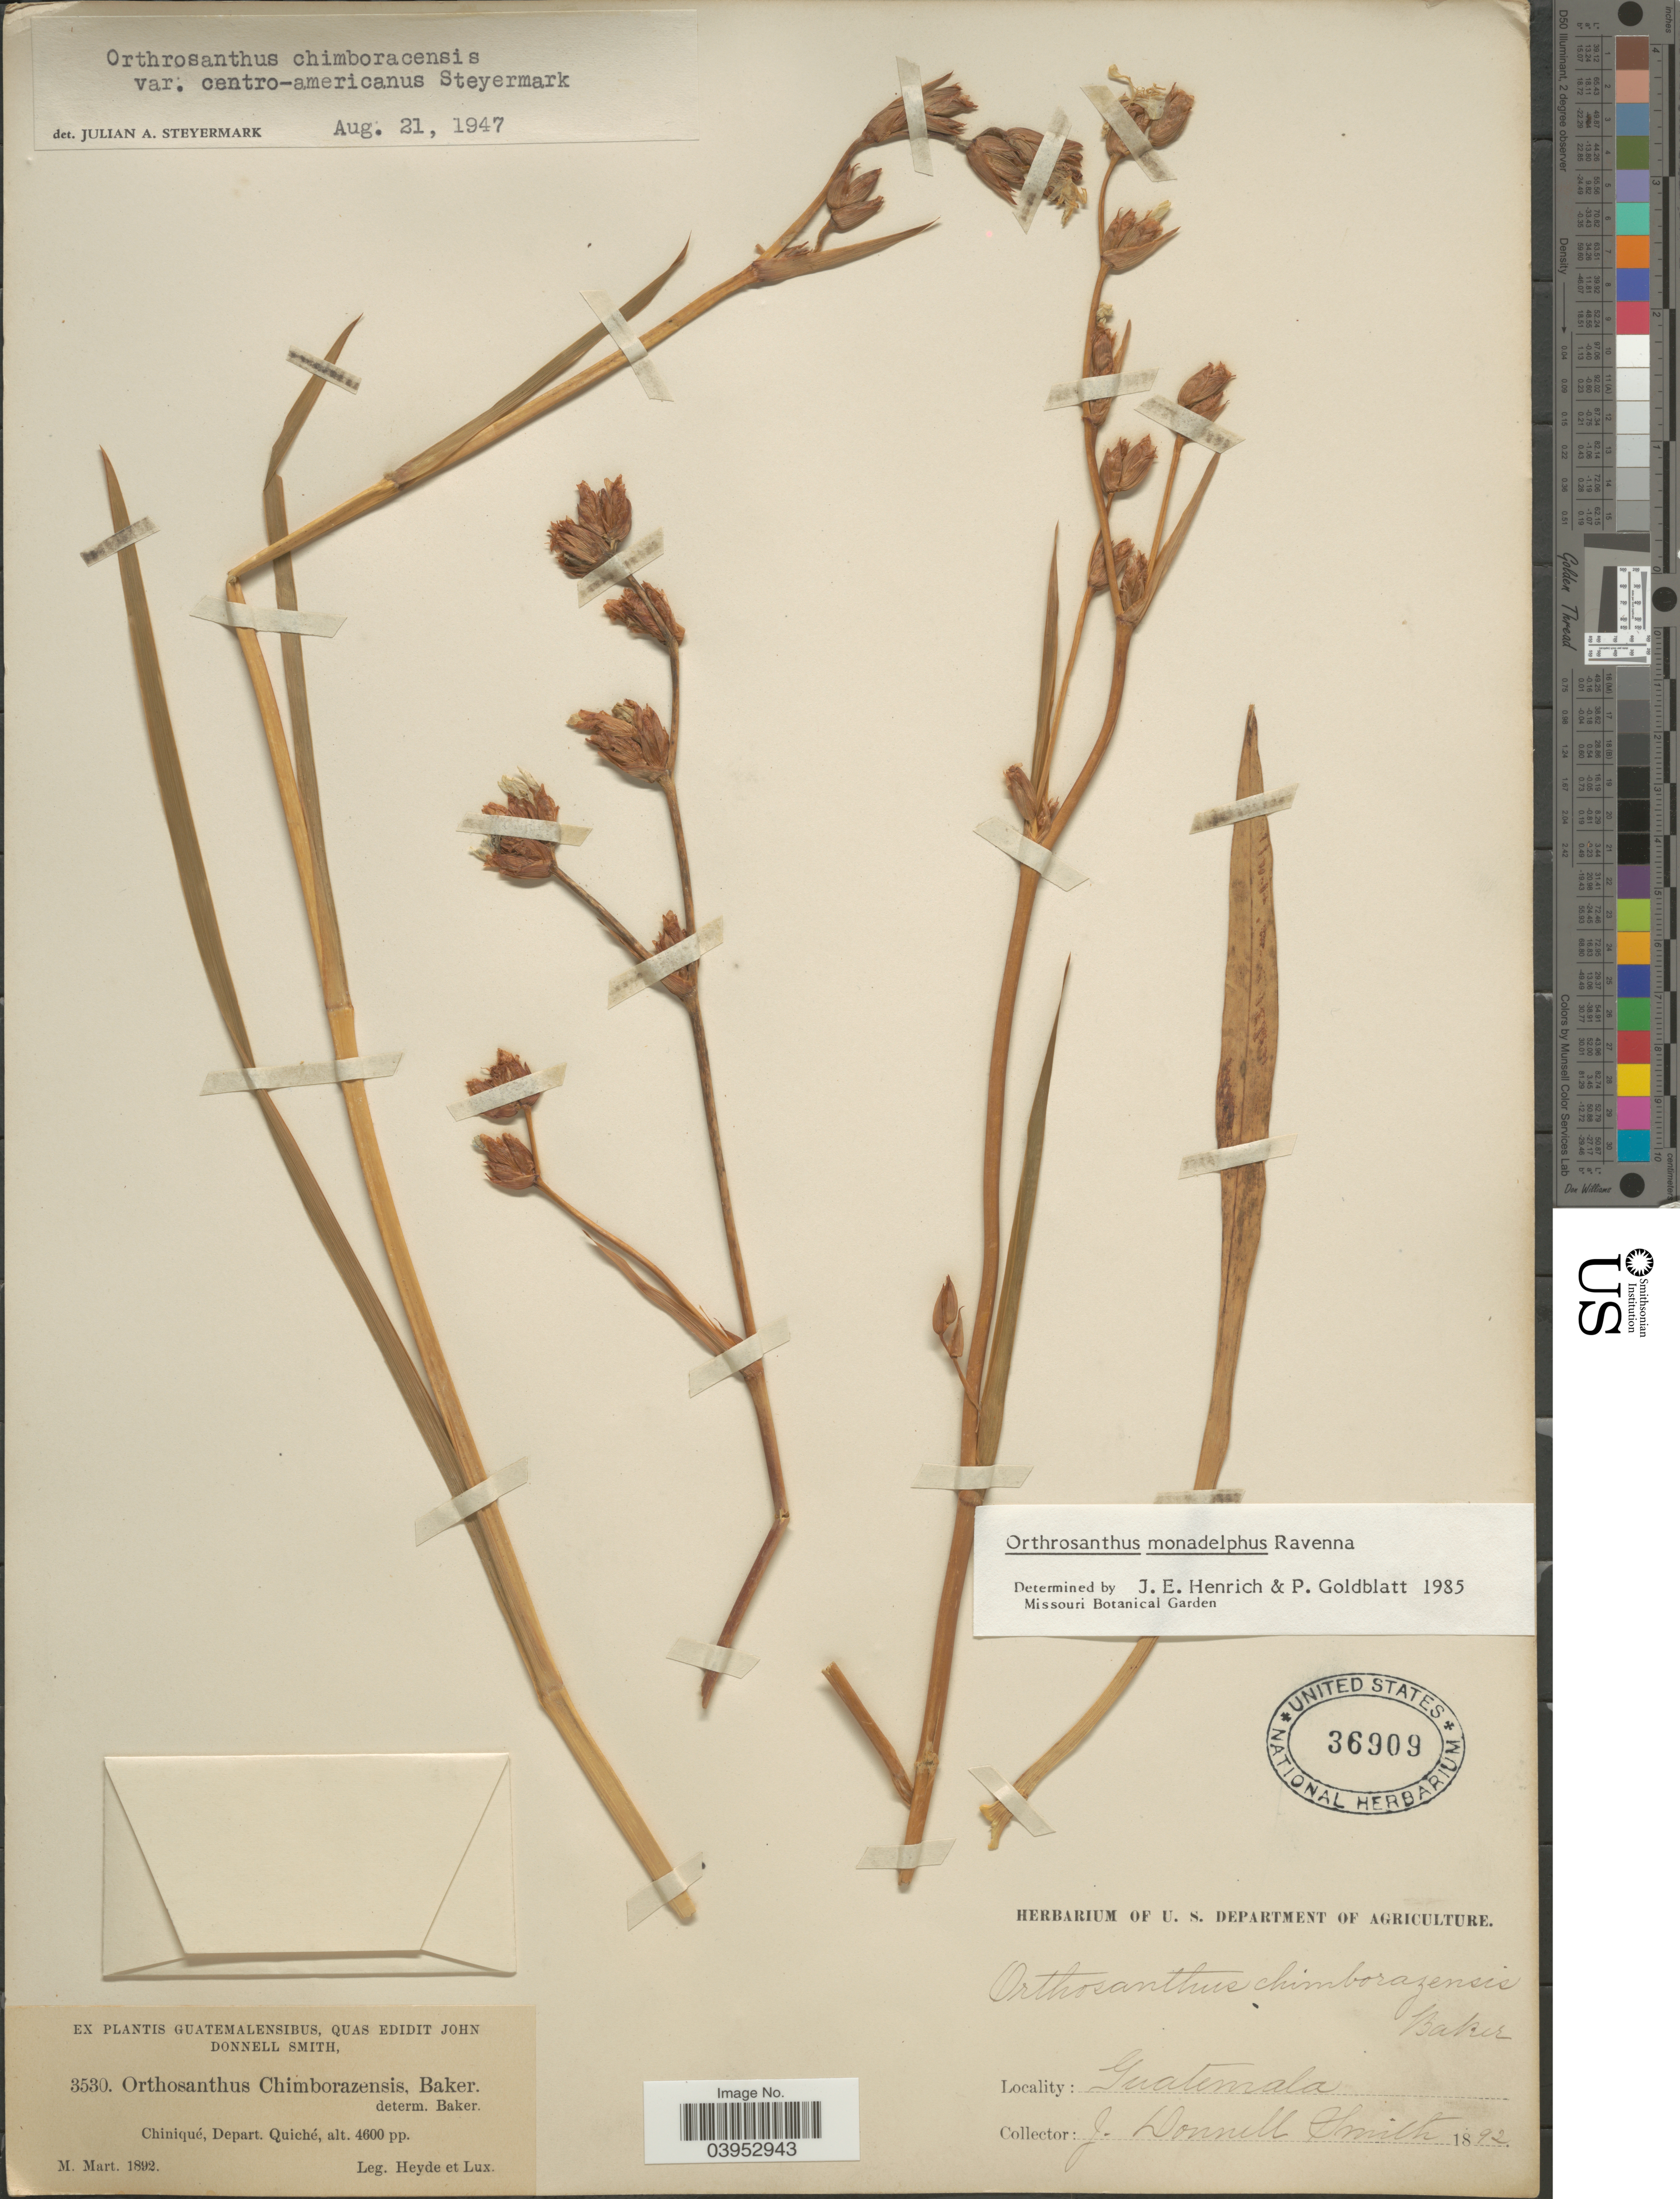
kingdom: Plantae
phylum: Tracheophyta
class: Liliopsida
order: Asparagales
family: Iridaceae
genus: Orthrosanthus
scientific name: Orthrosanthus monadelphus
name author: Ravenna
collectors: Heyde, Lux & J. Donnell Smith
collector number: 3530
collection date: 1892-03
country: Guatemala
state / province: El Quiche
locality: Chiniqué, Depart. Quiché.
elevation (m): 1402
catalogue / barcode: US 36909